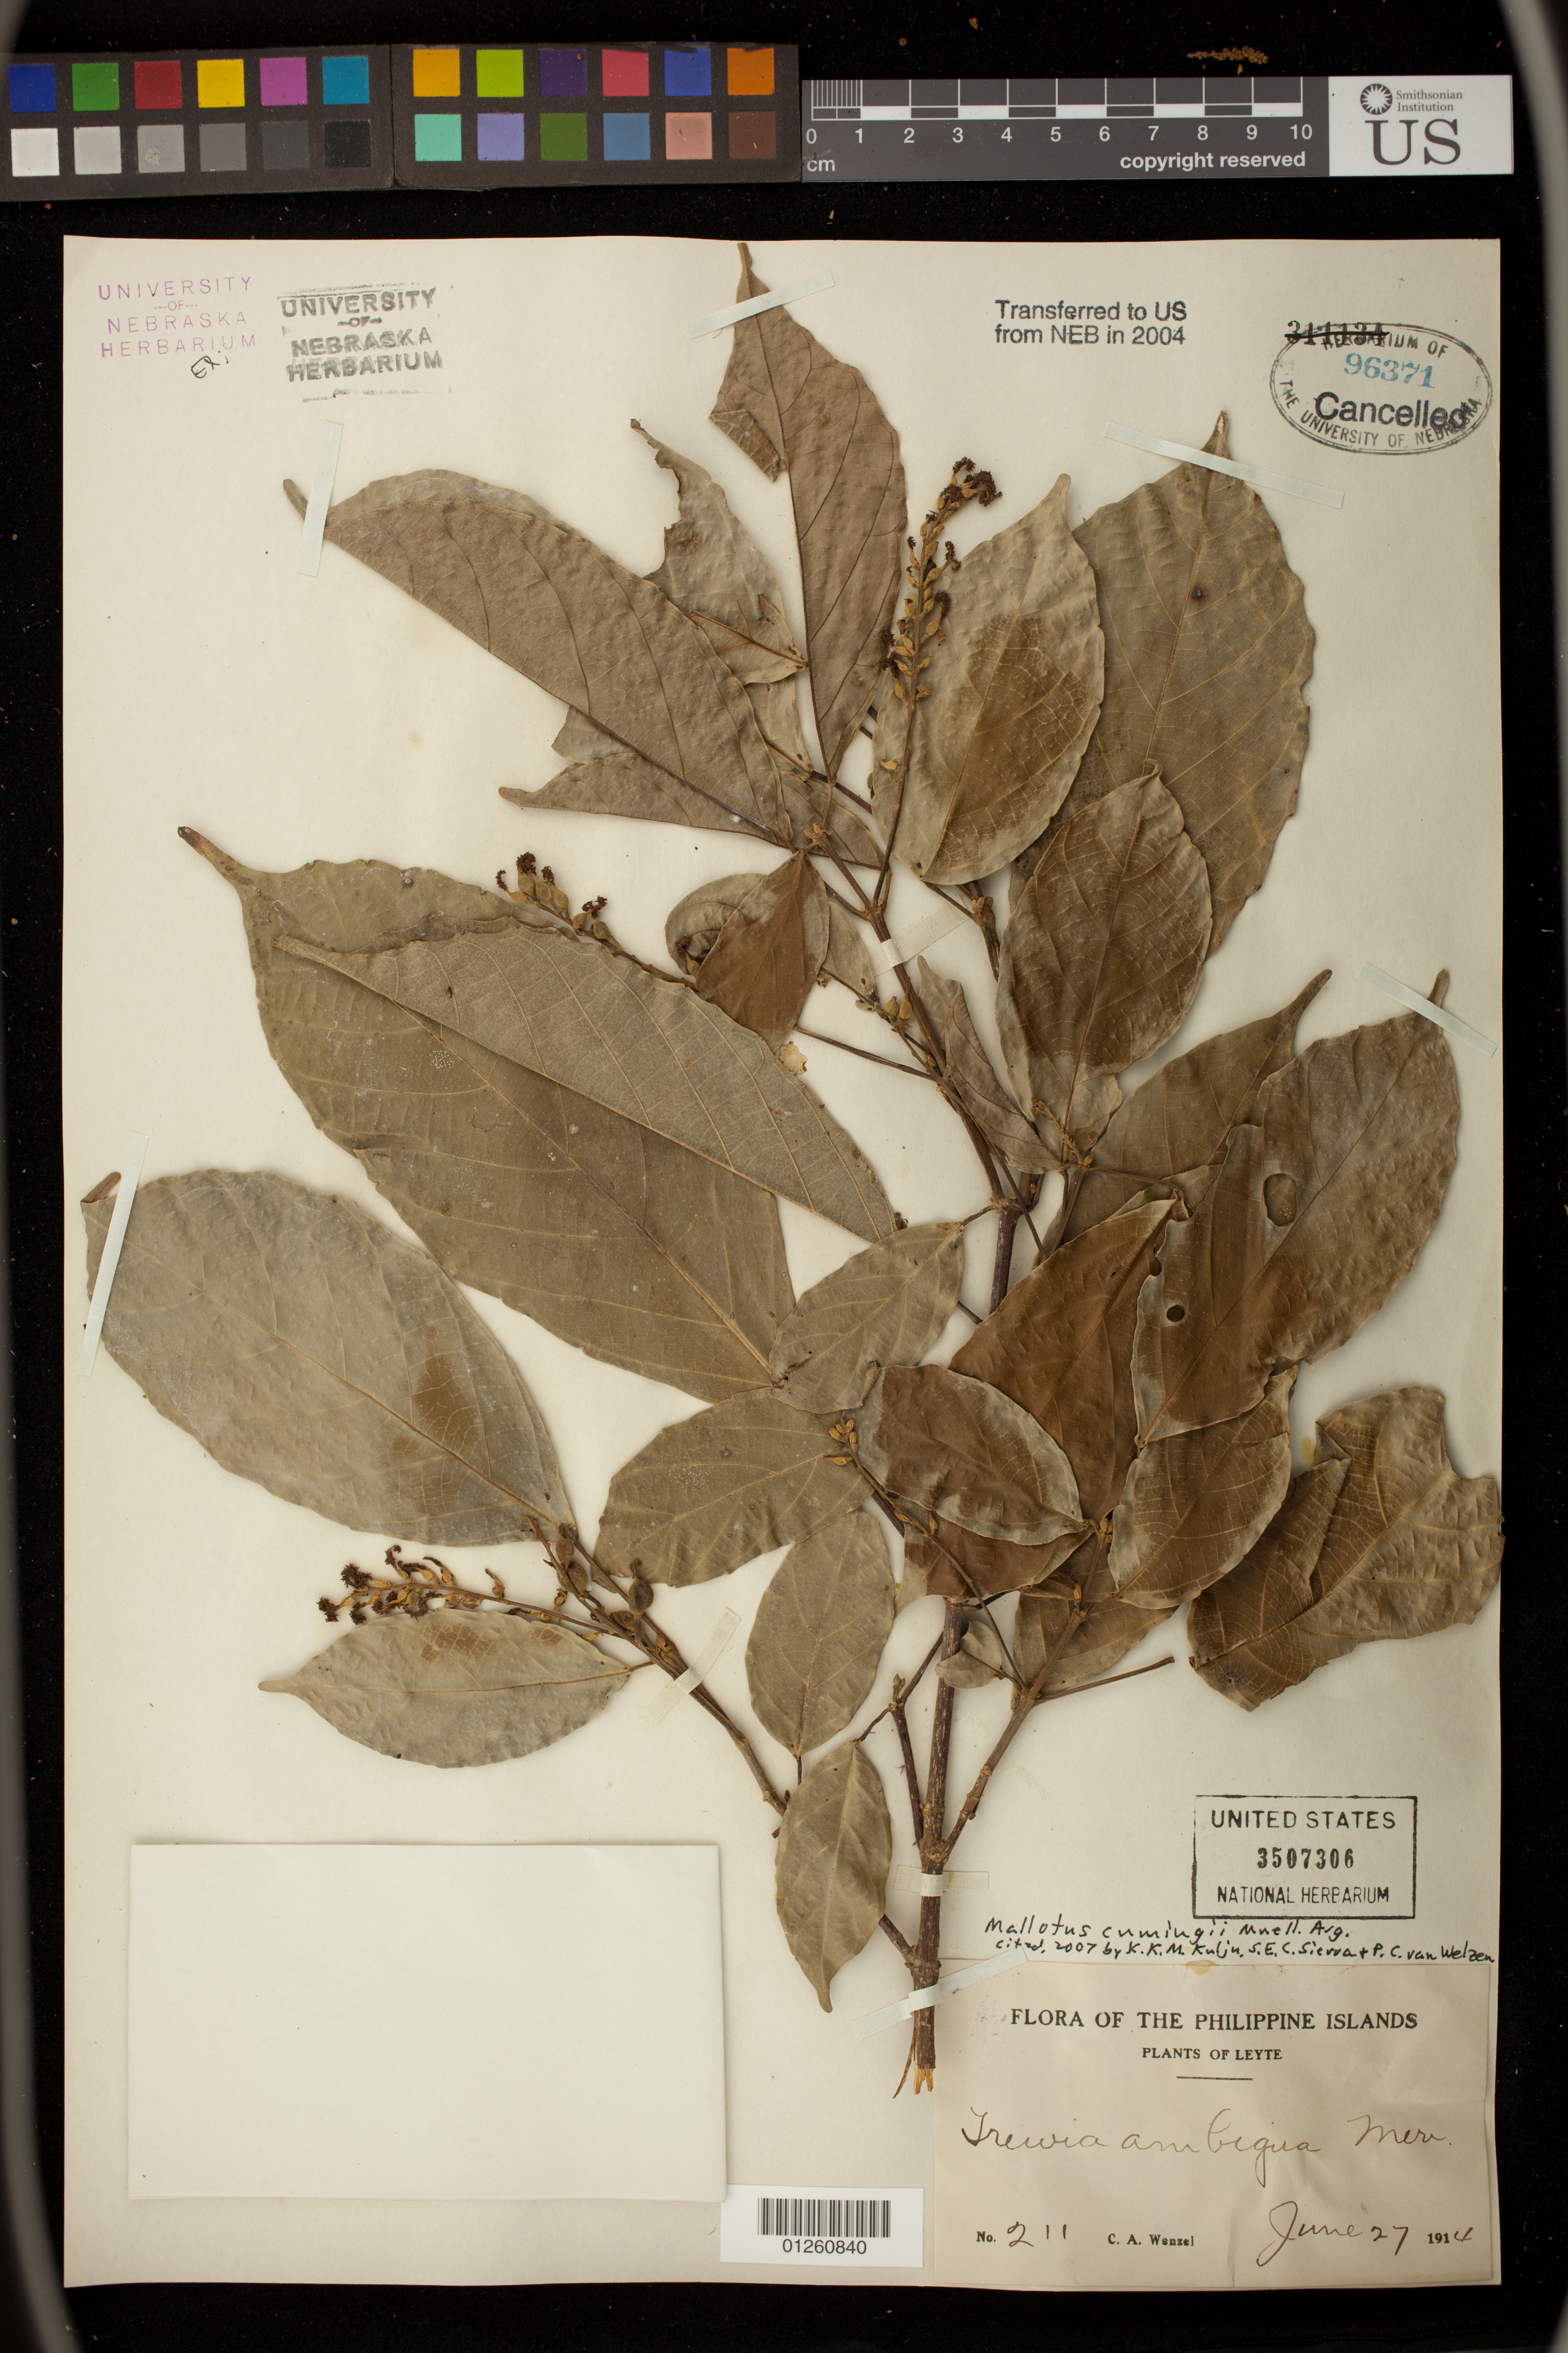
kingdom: Plantae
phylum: Tracheophyta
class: Magnoliopsida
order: Malpighiales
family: Euphorbiaceae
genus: Mallotus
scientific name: Mallotus cumingii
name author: Müll. Arg.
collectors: C. Wenzel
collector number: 211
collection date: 1914-06-27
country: Philippines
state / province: Eastern Visayas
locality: Leyte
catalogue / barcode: US 3507306